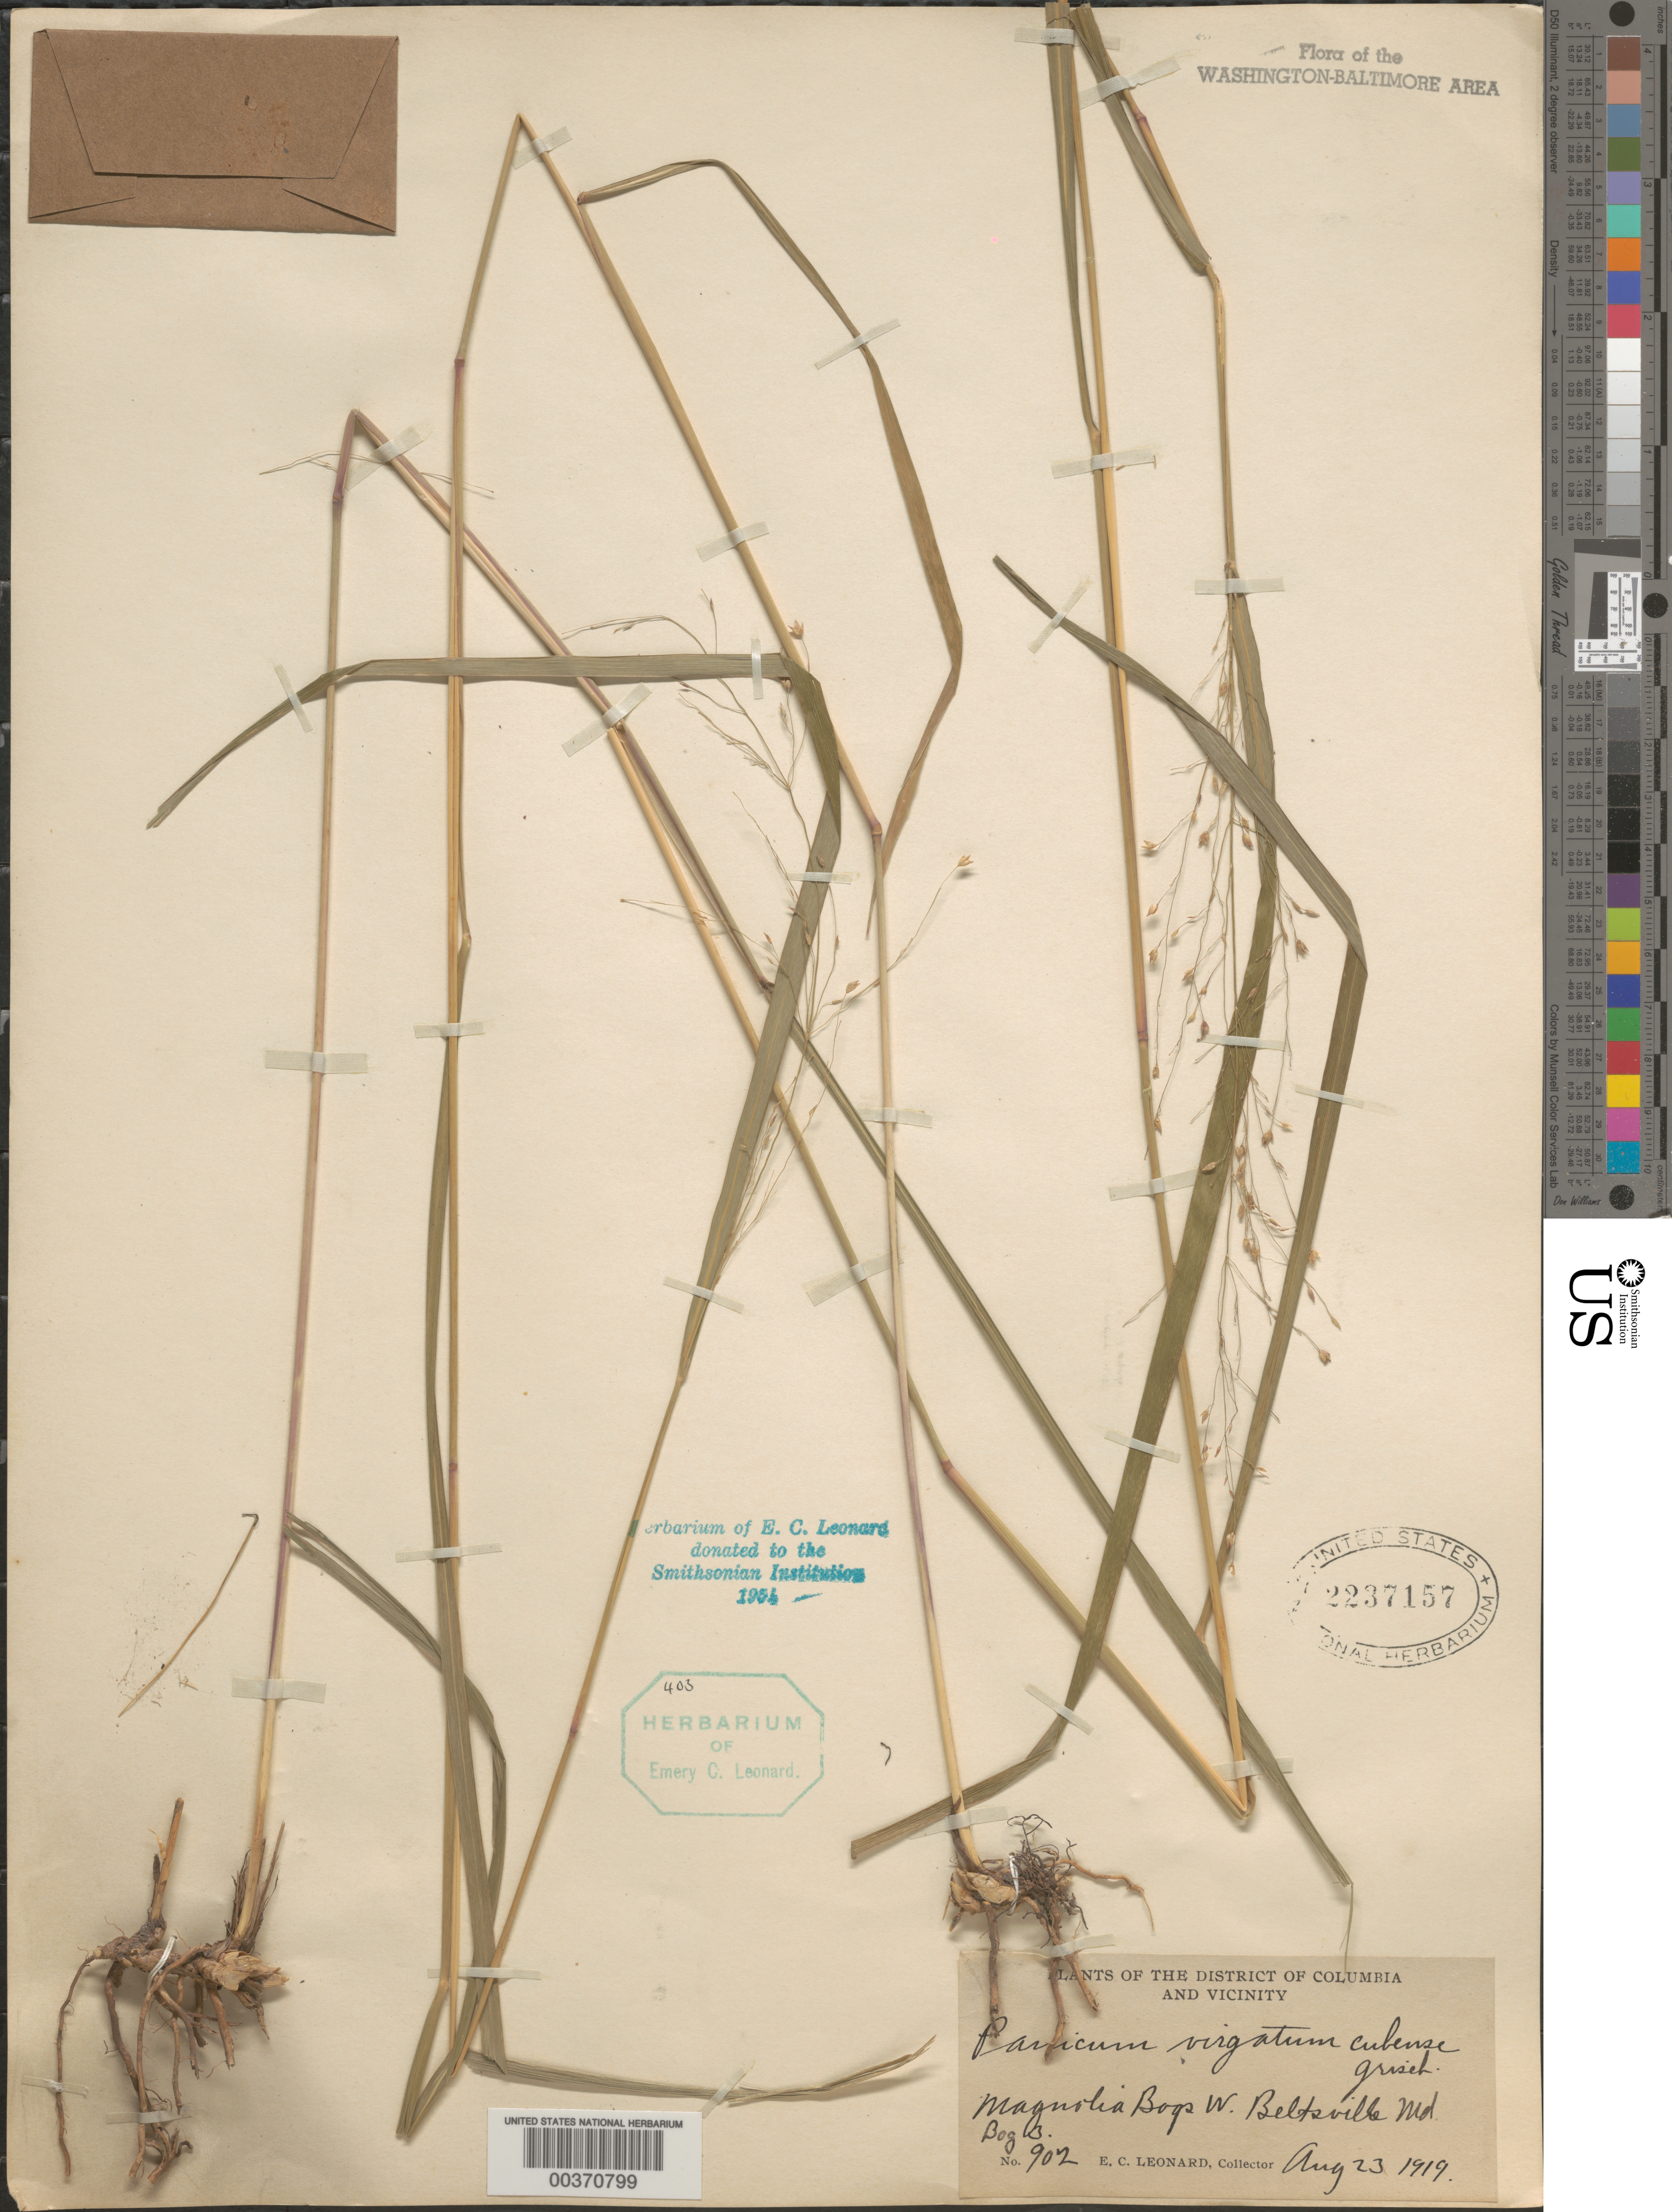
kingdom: Plantae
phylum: Tracheophyta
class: Liliopsida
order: Poales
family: Poaceae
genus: Panicum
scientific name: Panicum virgatum var. cubense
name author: Griseb.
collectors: E. C. Leonard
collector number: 902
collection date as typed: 23 Aug 1919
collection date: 1919-08-23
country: United States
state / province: Maryland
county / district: Prince George's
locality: Magnolia Bogs, west of Beltsville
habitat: Magnolia bogs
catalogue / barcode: US 2237157